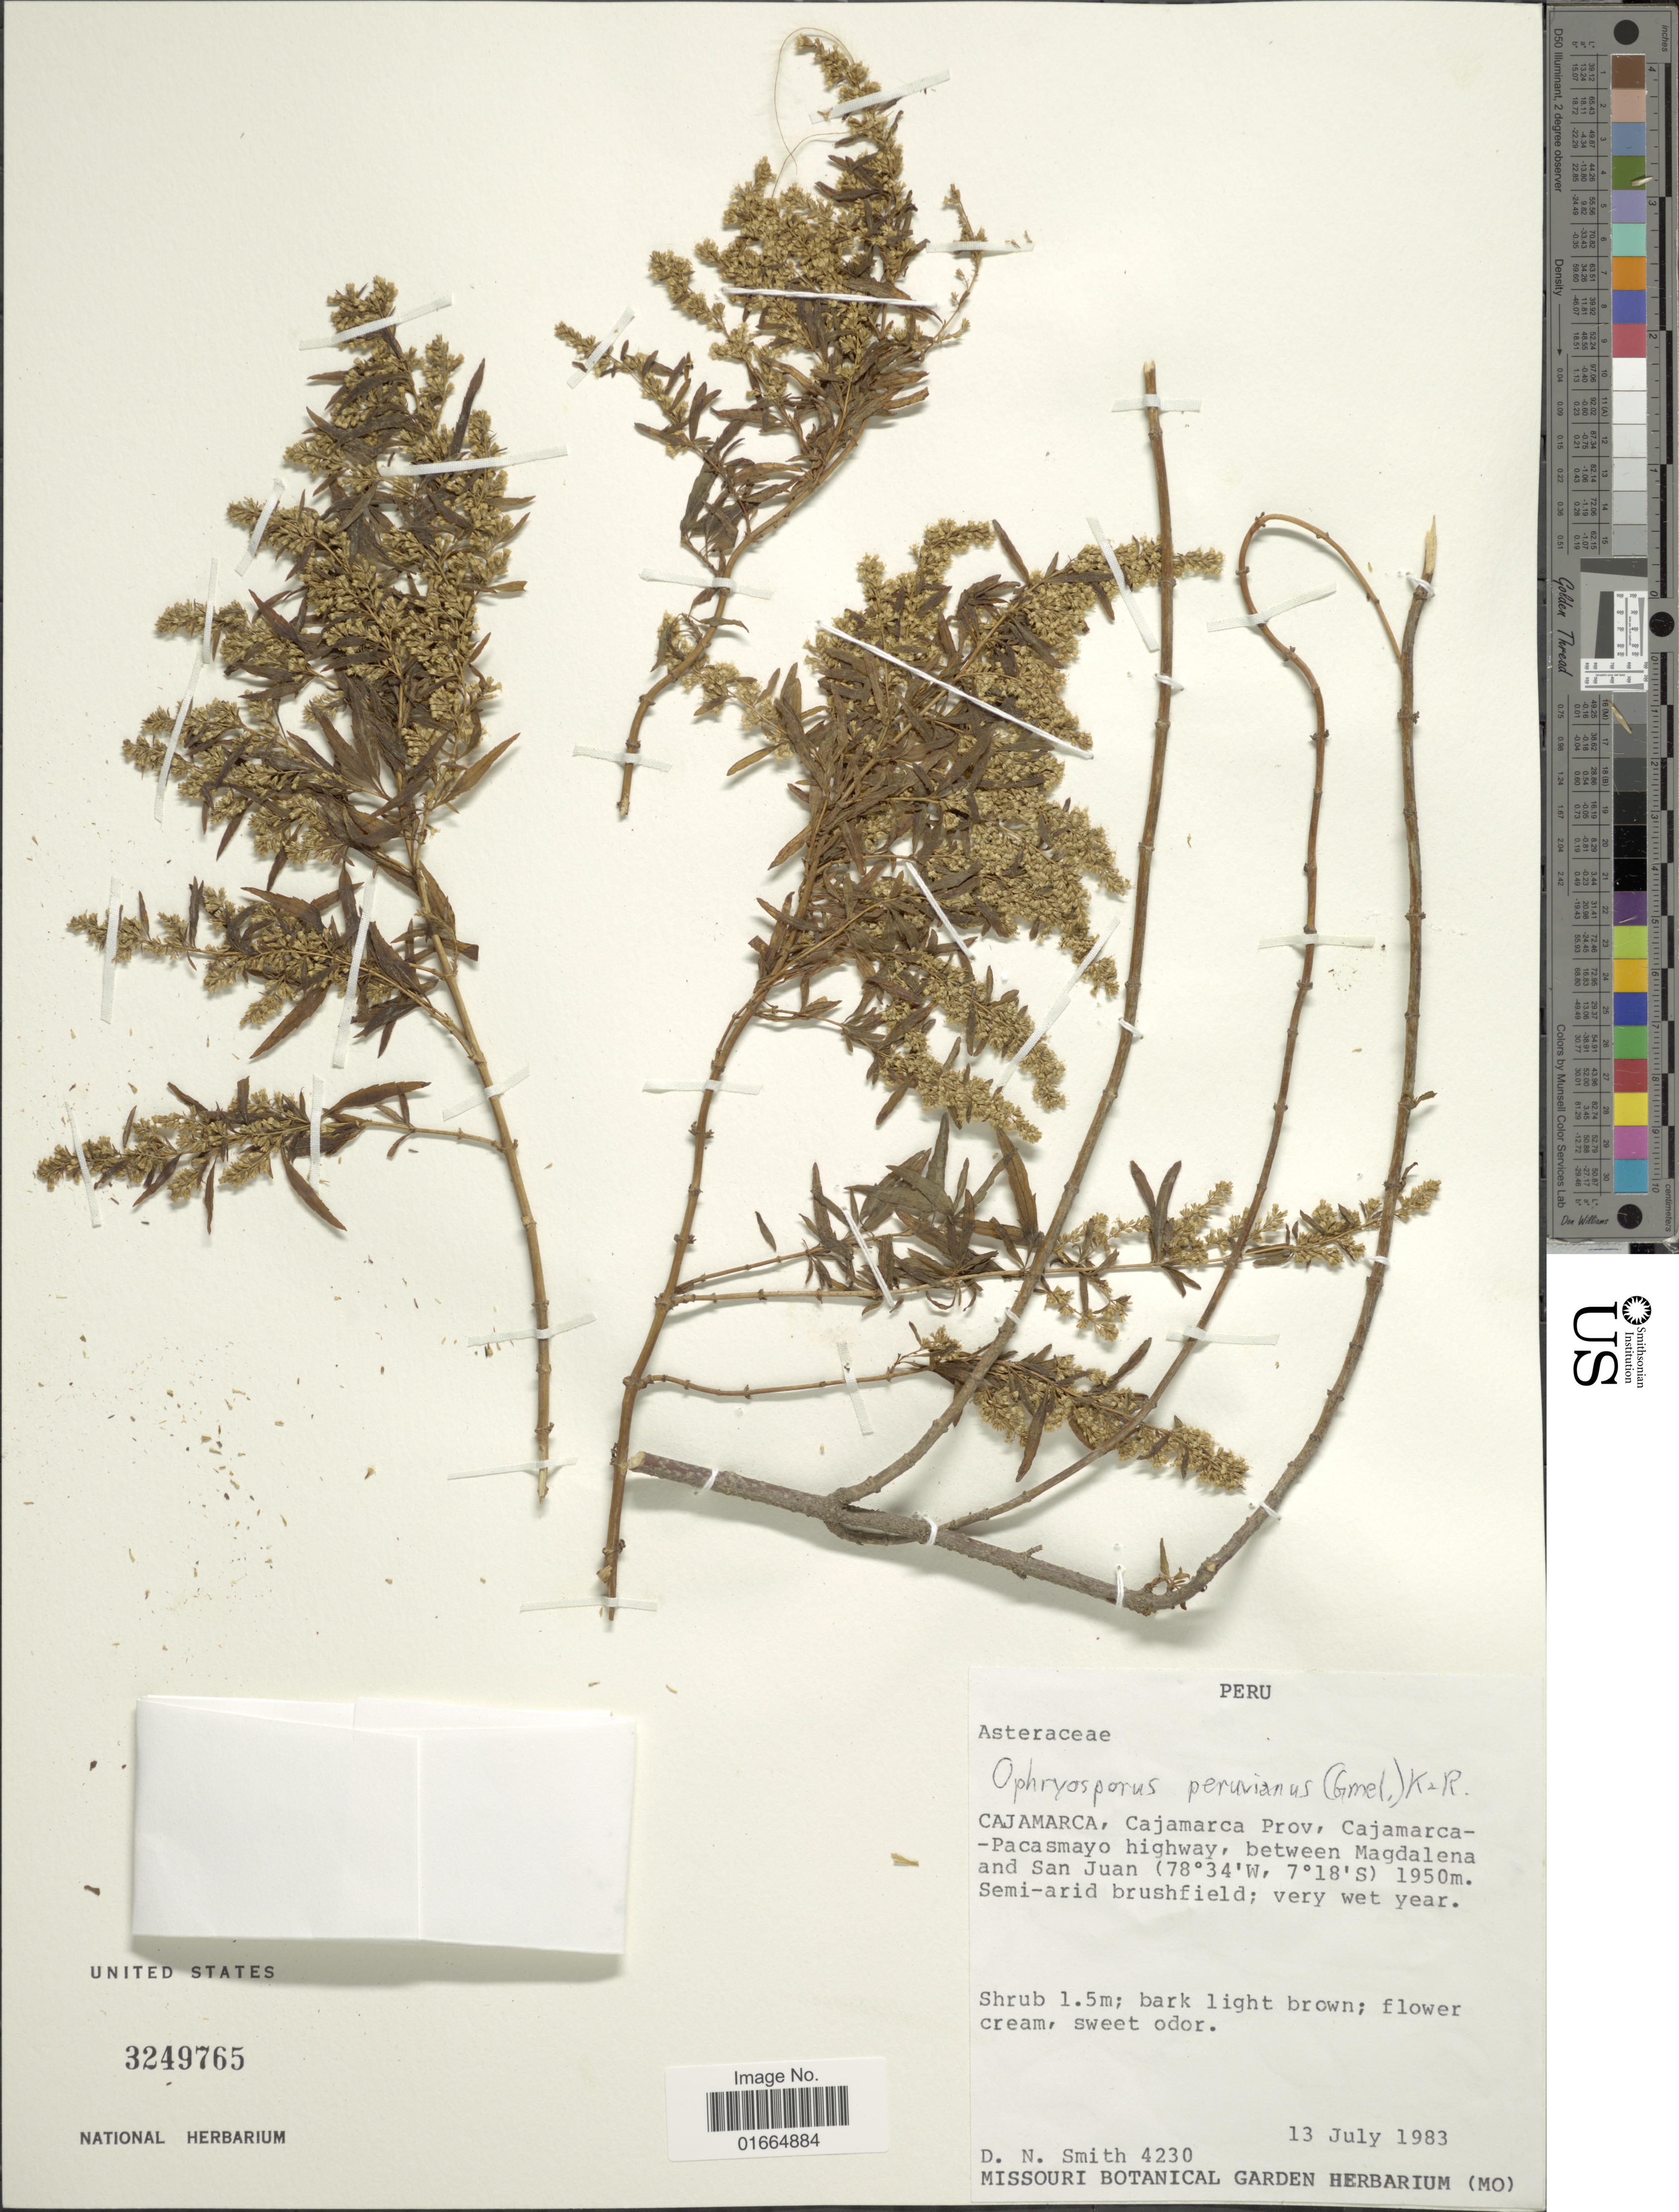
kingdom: Plantae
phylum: Tracheophyta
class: Magnoliopsida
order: Asterales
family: Asteraceae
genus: Ophryosporus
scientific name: Ophryosporus peruvianus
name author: (J.F. Gmel.) R.M. King & H. Rob.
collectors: D. Smith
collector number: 4230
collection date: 1983-07-13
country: Peru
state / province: Cajamarca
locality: Cajamarca, Cajamarca Prov, Cajamarca-Pacasmayo highway, between Magdalena and San Juan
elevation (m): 1950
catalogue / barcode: US 3249765